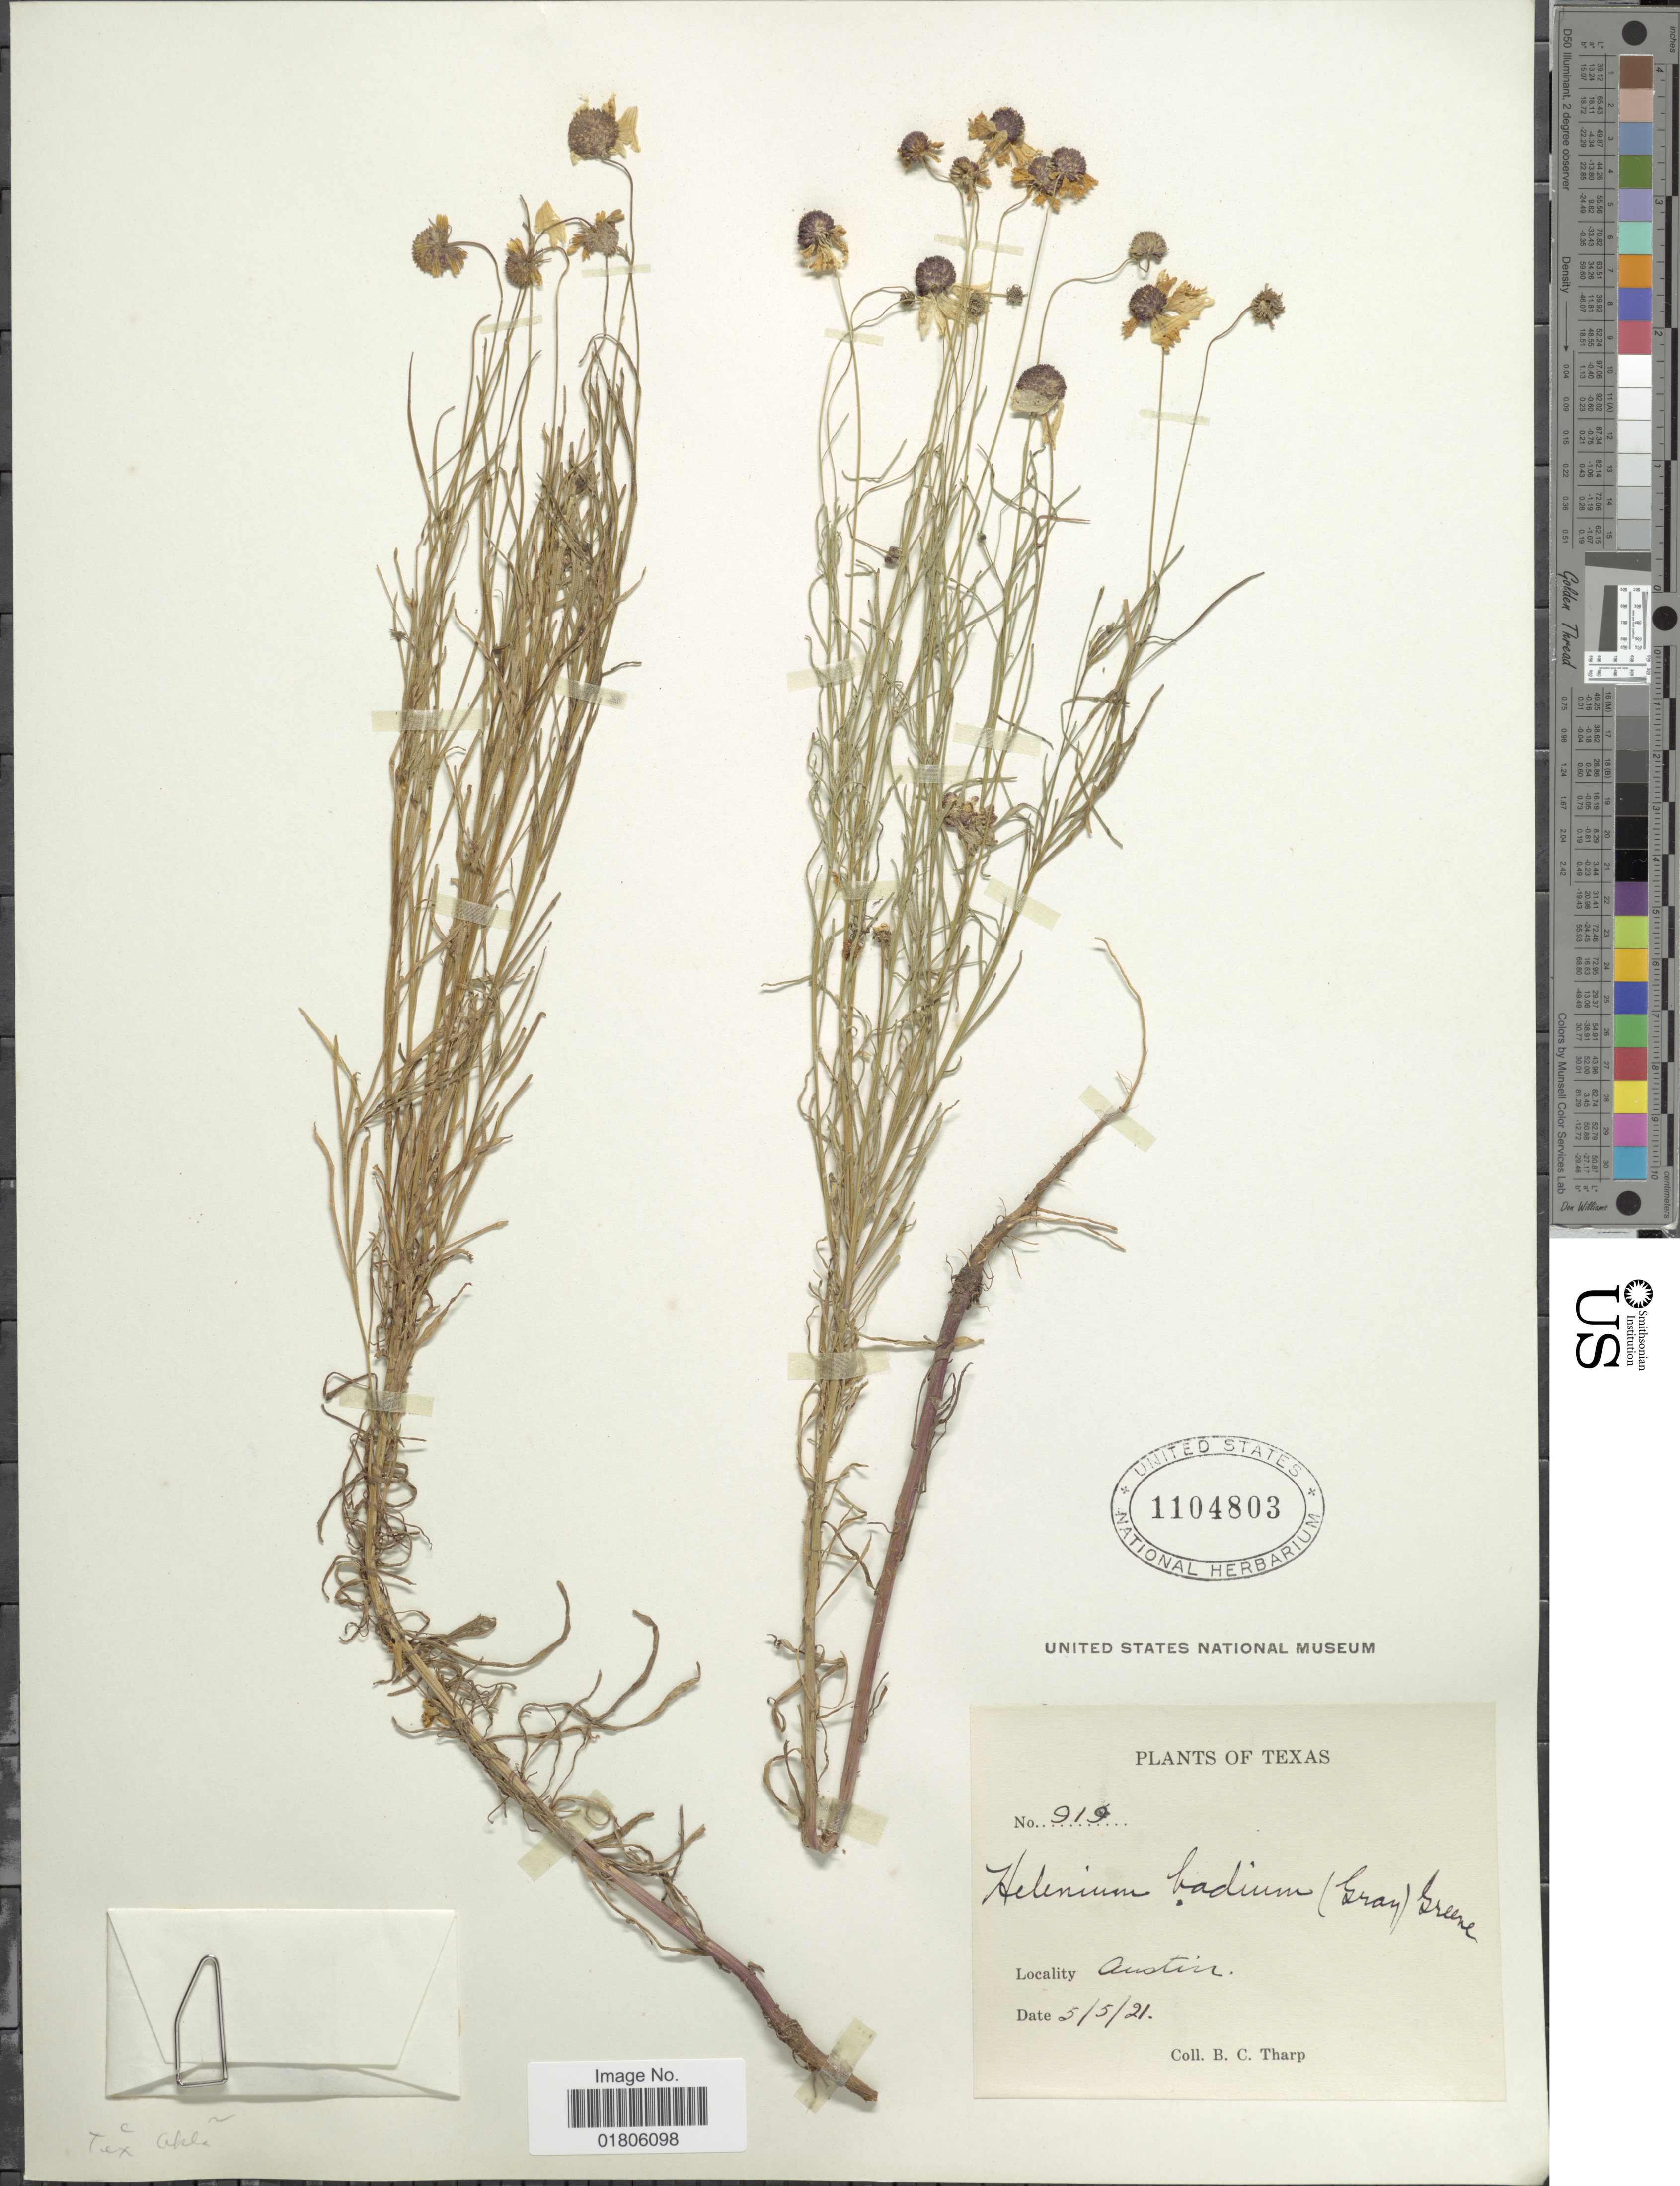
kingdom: Plantae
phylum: Tracheophyta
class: Magnoliopsida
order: Asterales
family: Asteraceae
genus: Helenium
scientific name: Helenium badium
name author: (A. Gray) Greene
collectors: B. C. Tharp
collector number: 919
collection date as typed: Transcribed d/m/y: 5/5/21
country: United States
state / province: Texas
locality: Austin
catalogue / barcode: US 1104803